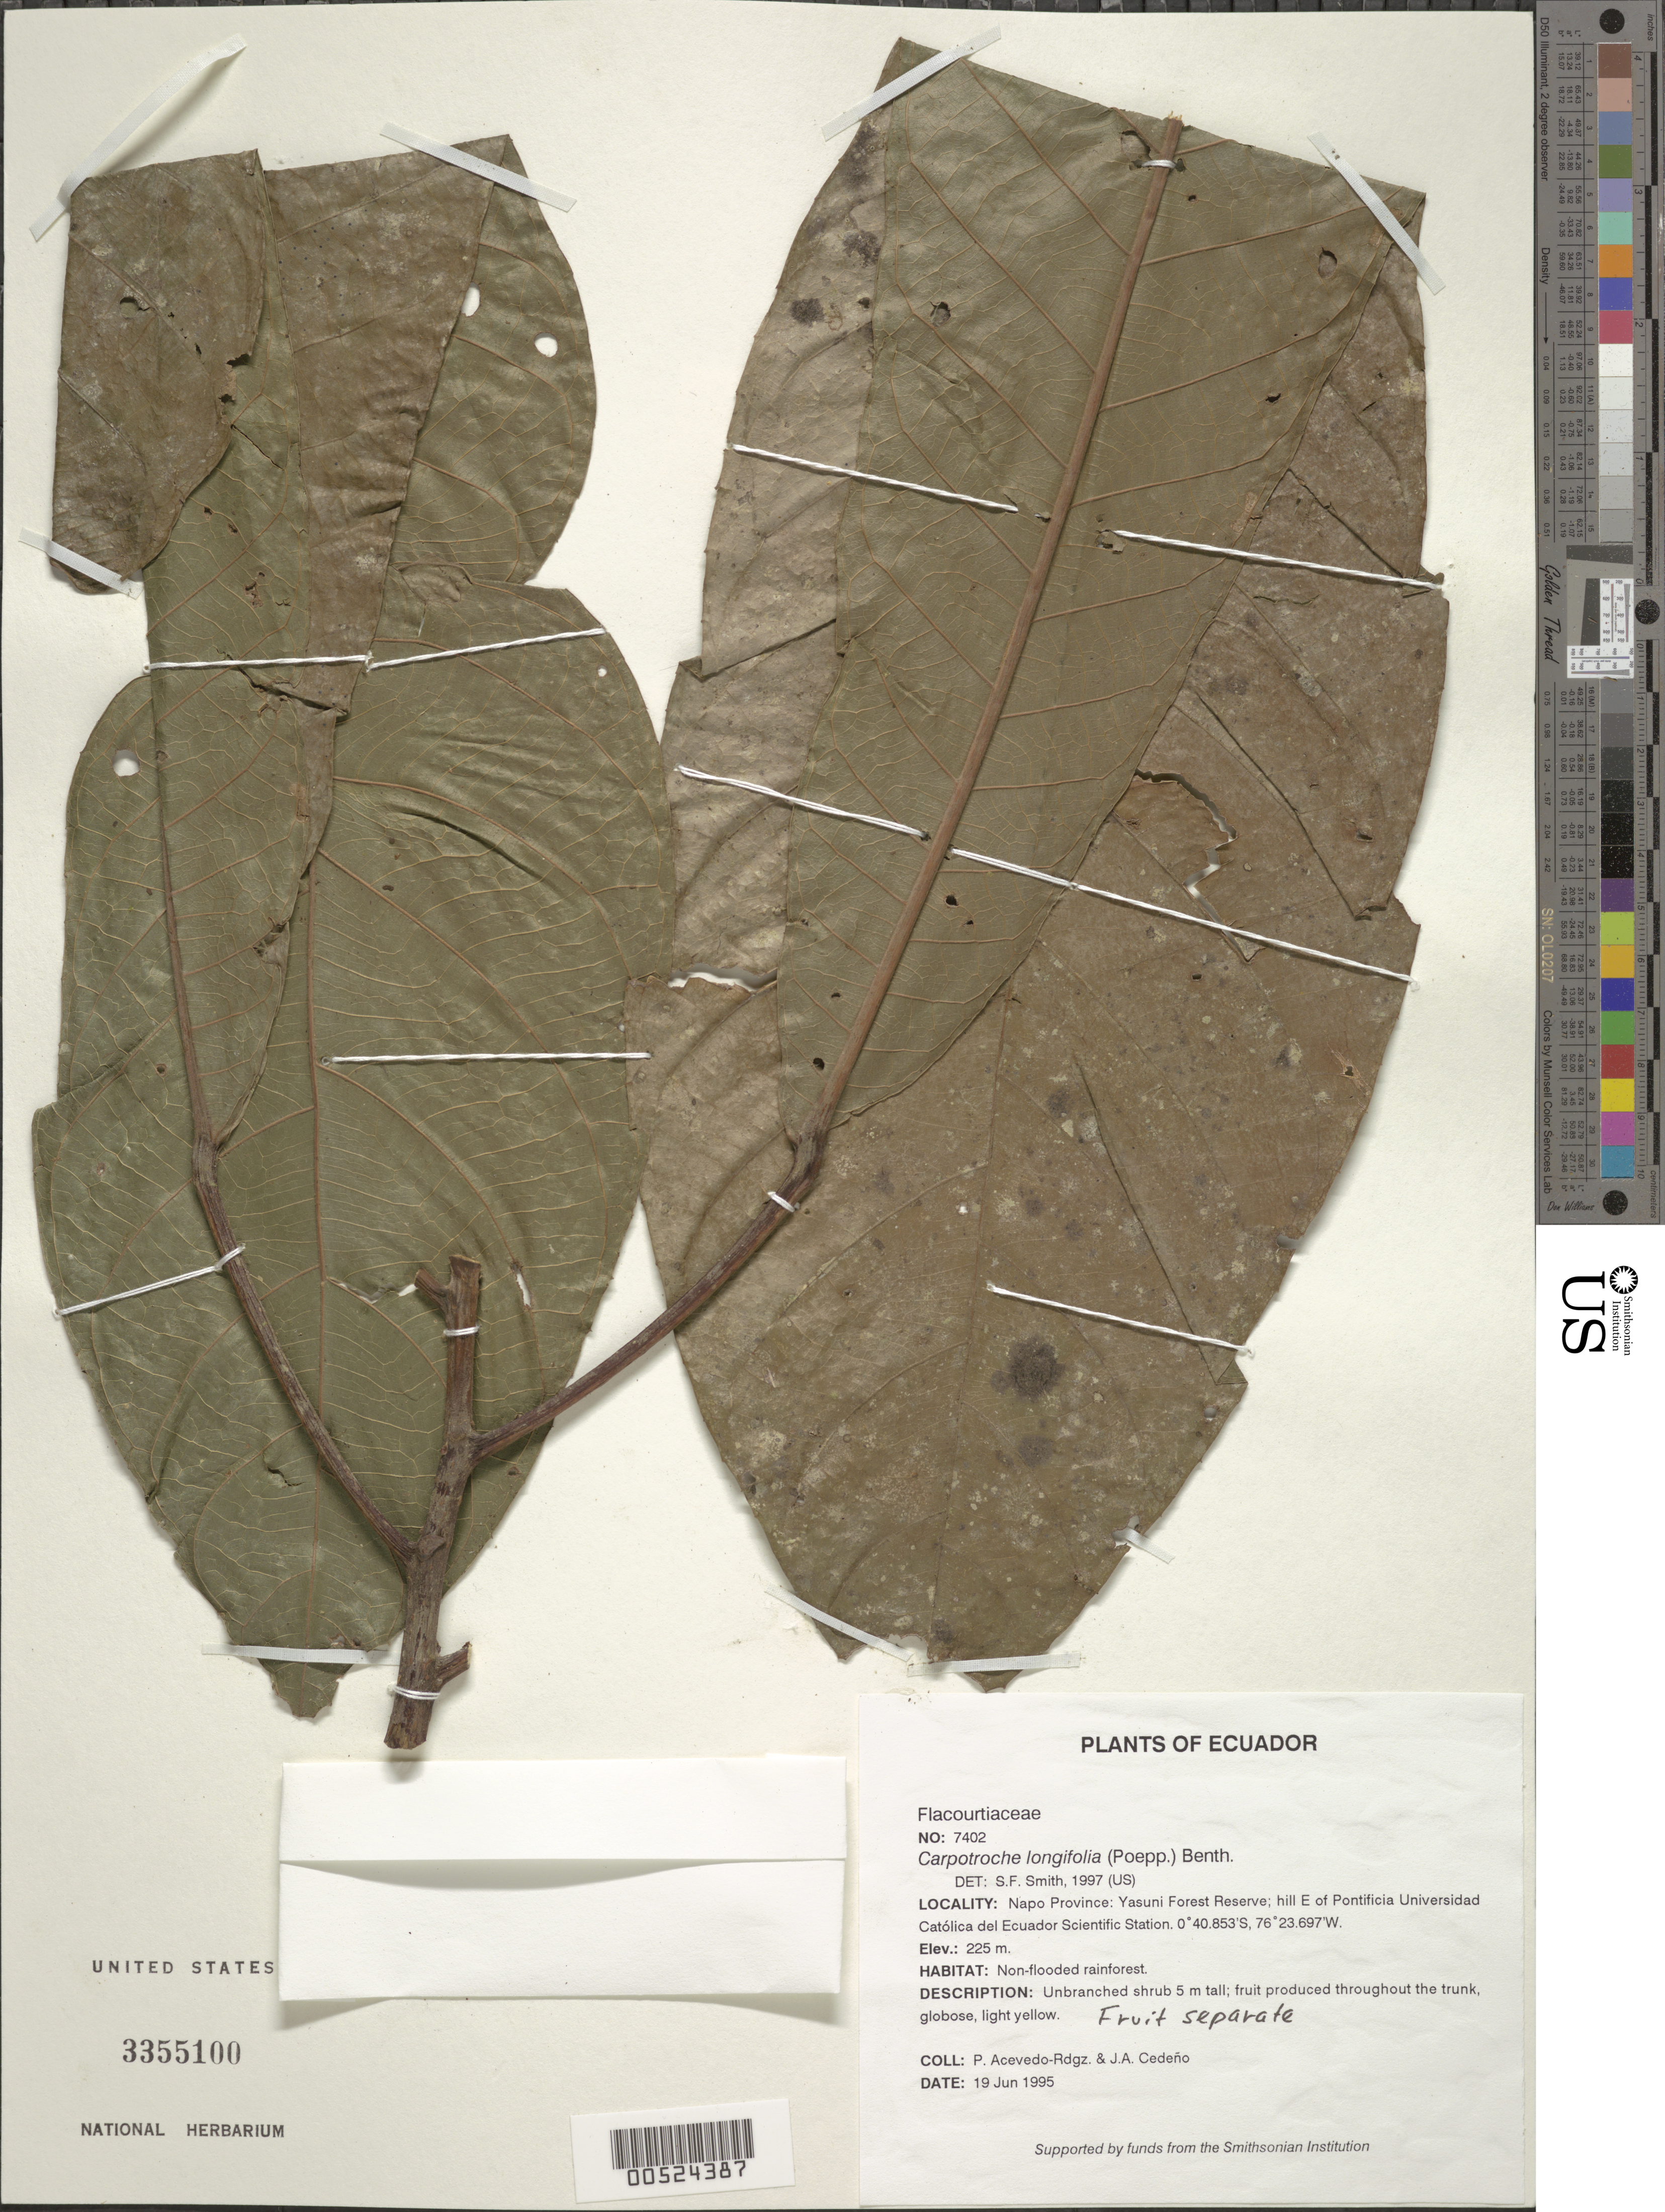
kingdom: Plantae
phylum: Tracheophyta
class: Magnoliopsida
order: Malpighiales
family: Achariaceae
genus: Carpotroche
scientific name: Carpotroche longifolia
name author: (Poepp.) Benth.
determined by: Smith, Stephen F., (US), NMNH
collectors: P. Acevedo-Rodr. & J. A. Cedeño M.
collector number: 7402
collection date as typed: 19 Jun 1995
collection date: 1995-06-19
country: Ecuador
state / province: Napo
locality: Napo Province: Yasuni Forest Reserve; hill E of Pontificia Universidad Católica del Ecuador Scientific Station.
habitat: Non-flooded rainforest.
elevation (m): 225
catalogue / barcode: US 3355100